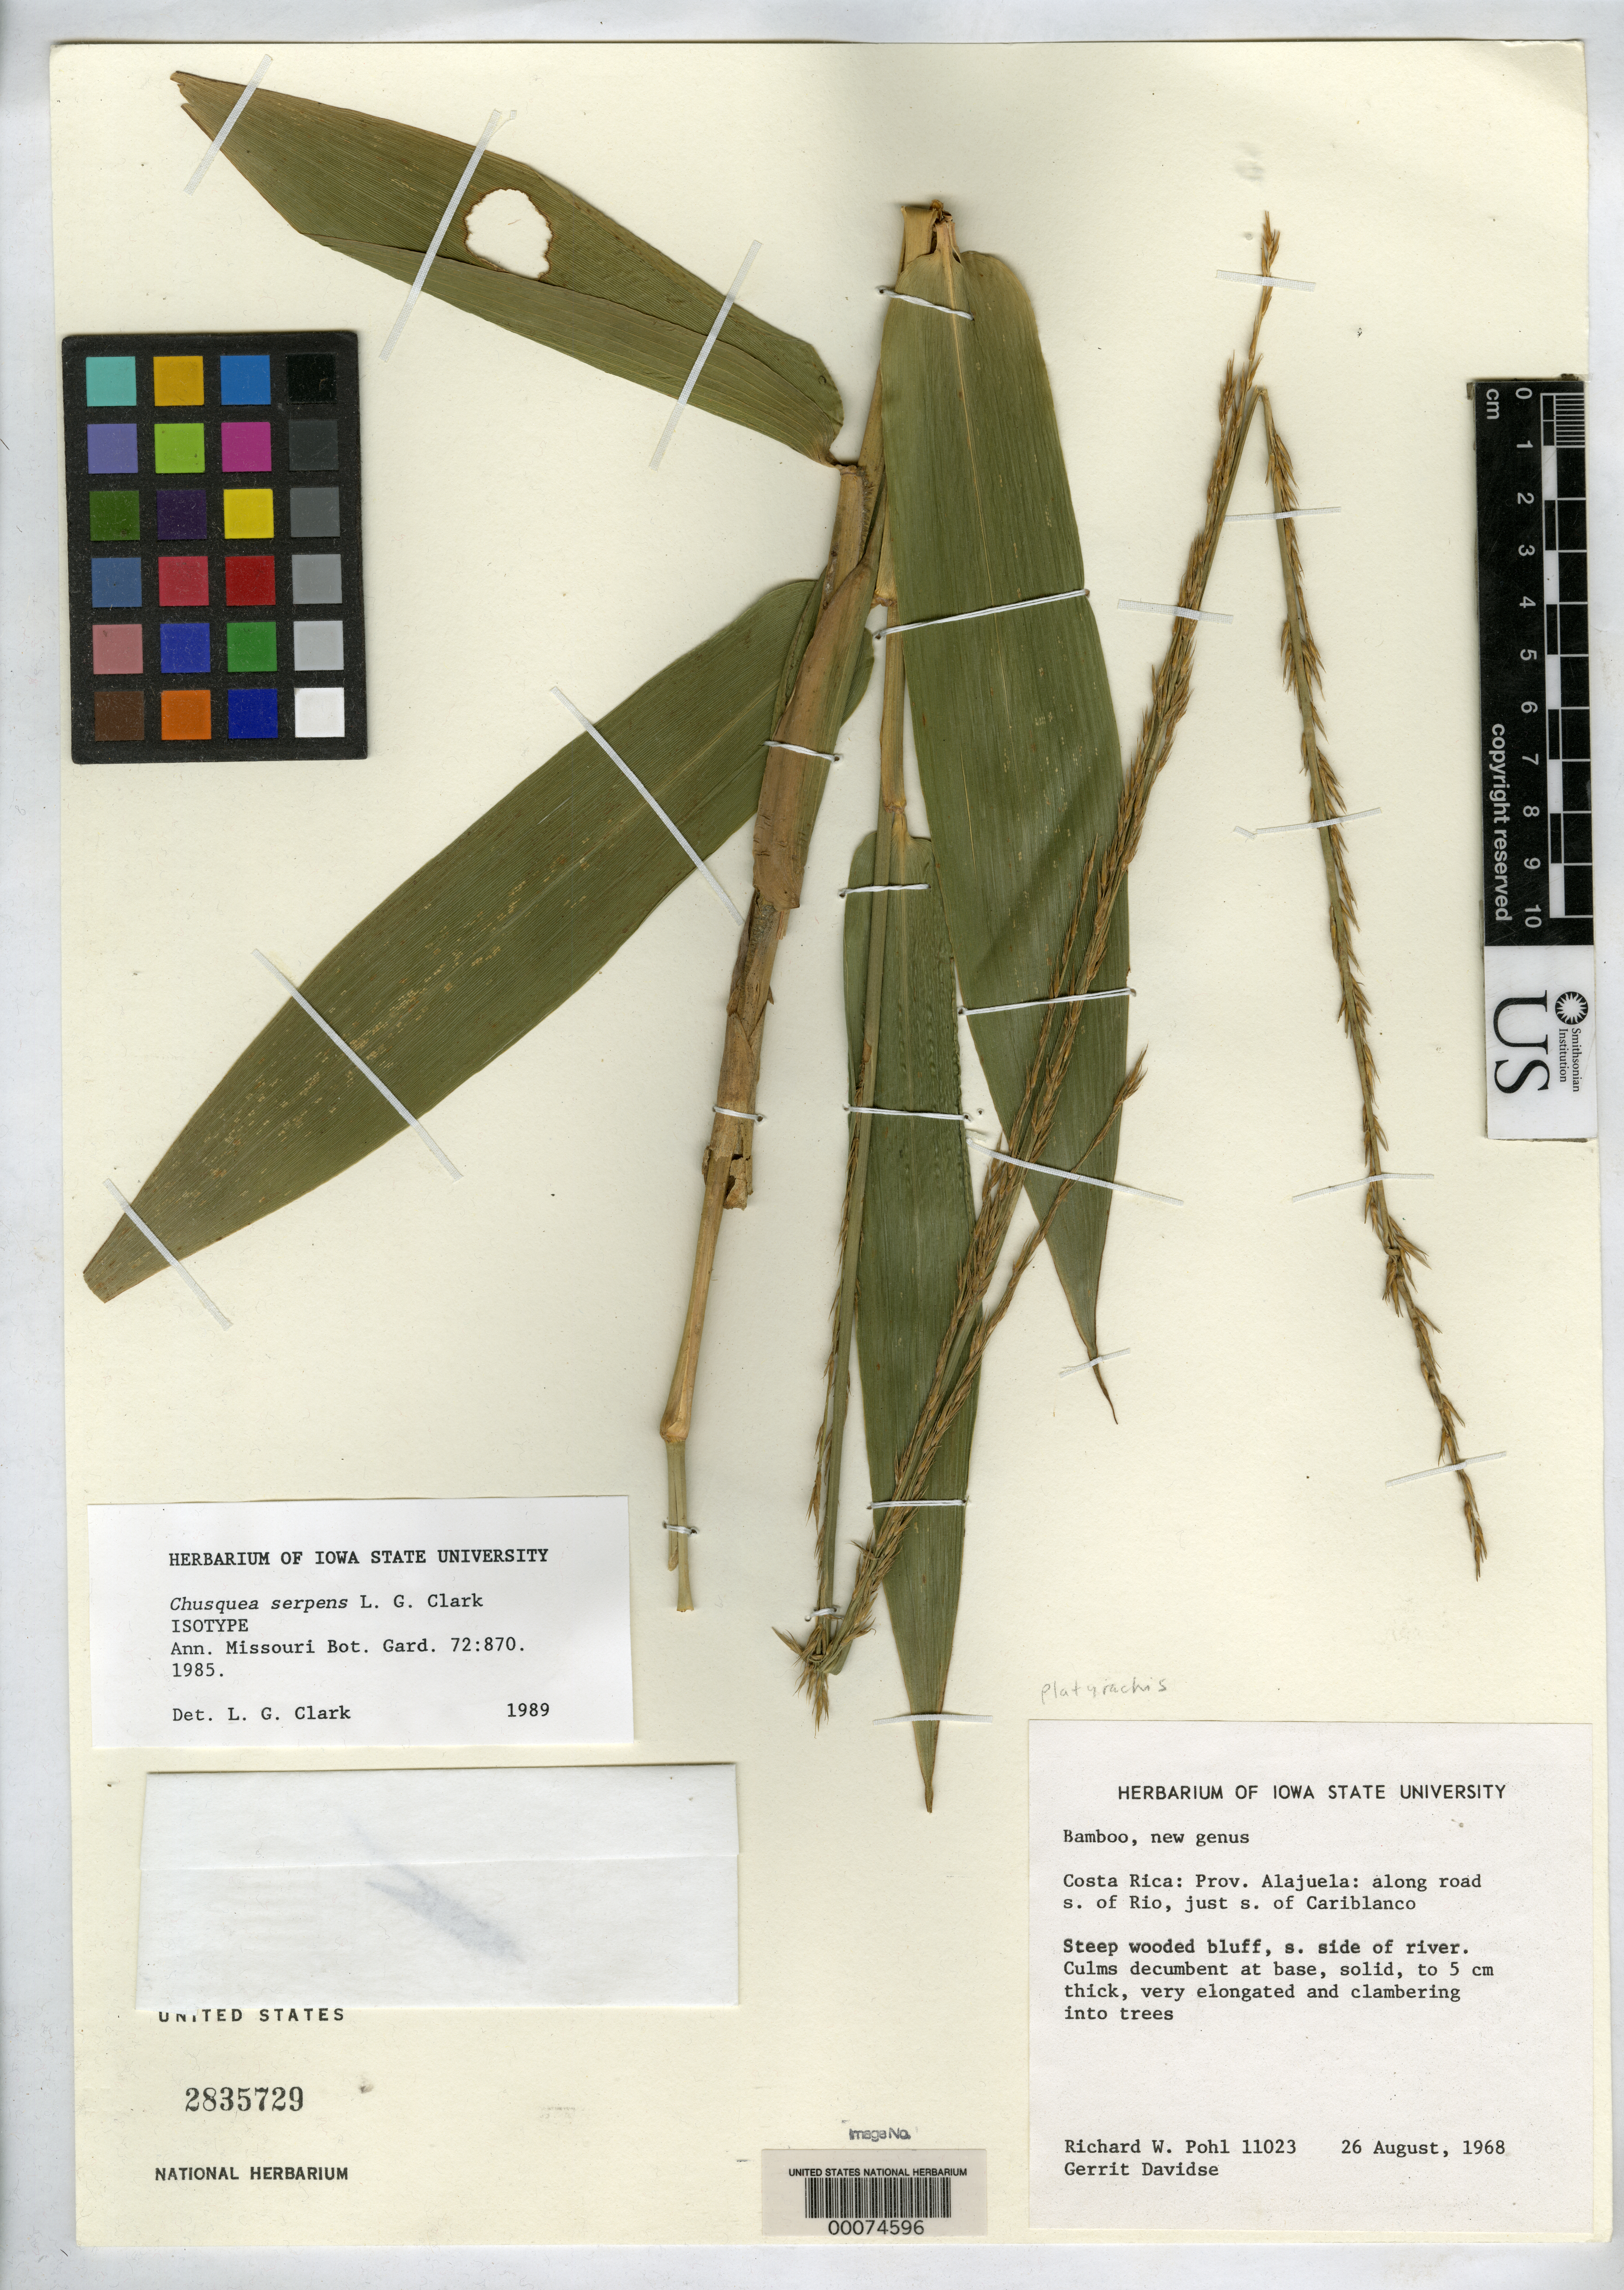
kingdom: Plantae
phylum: Tracheophyta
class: Liliopsida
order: Poales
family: Poaceae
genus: Chusquea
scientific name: Chusquea serpens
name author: L.G. Clark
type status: Isotype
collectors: R. W. Pohl & G. Davidse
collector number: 11023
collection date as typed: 26 Aug 1968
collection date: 1968-08-26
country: Costa Rica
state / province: Alajuela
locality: Along road S of rio, just S of Cariblanco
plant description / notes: Additional type material filed separately with bulky bamboos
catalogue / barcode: US 2835729